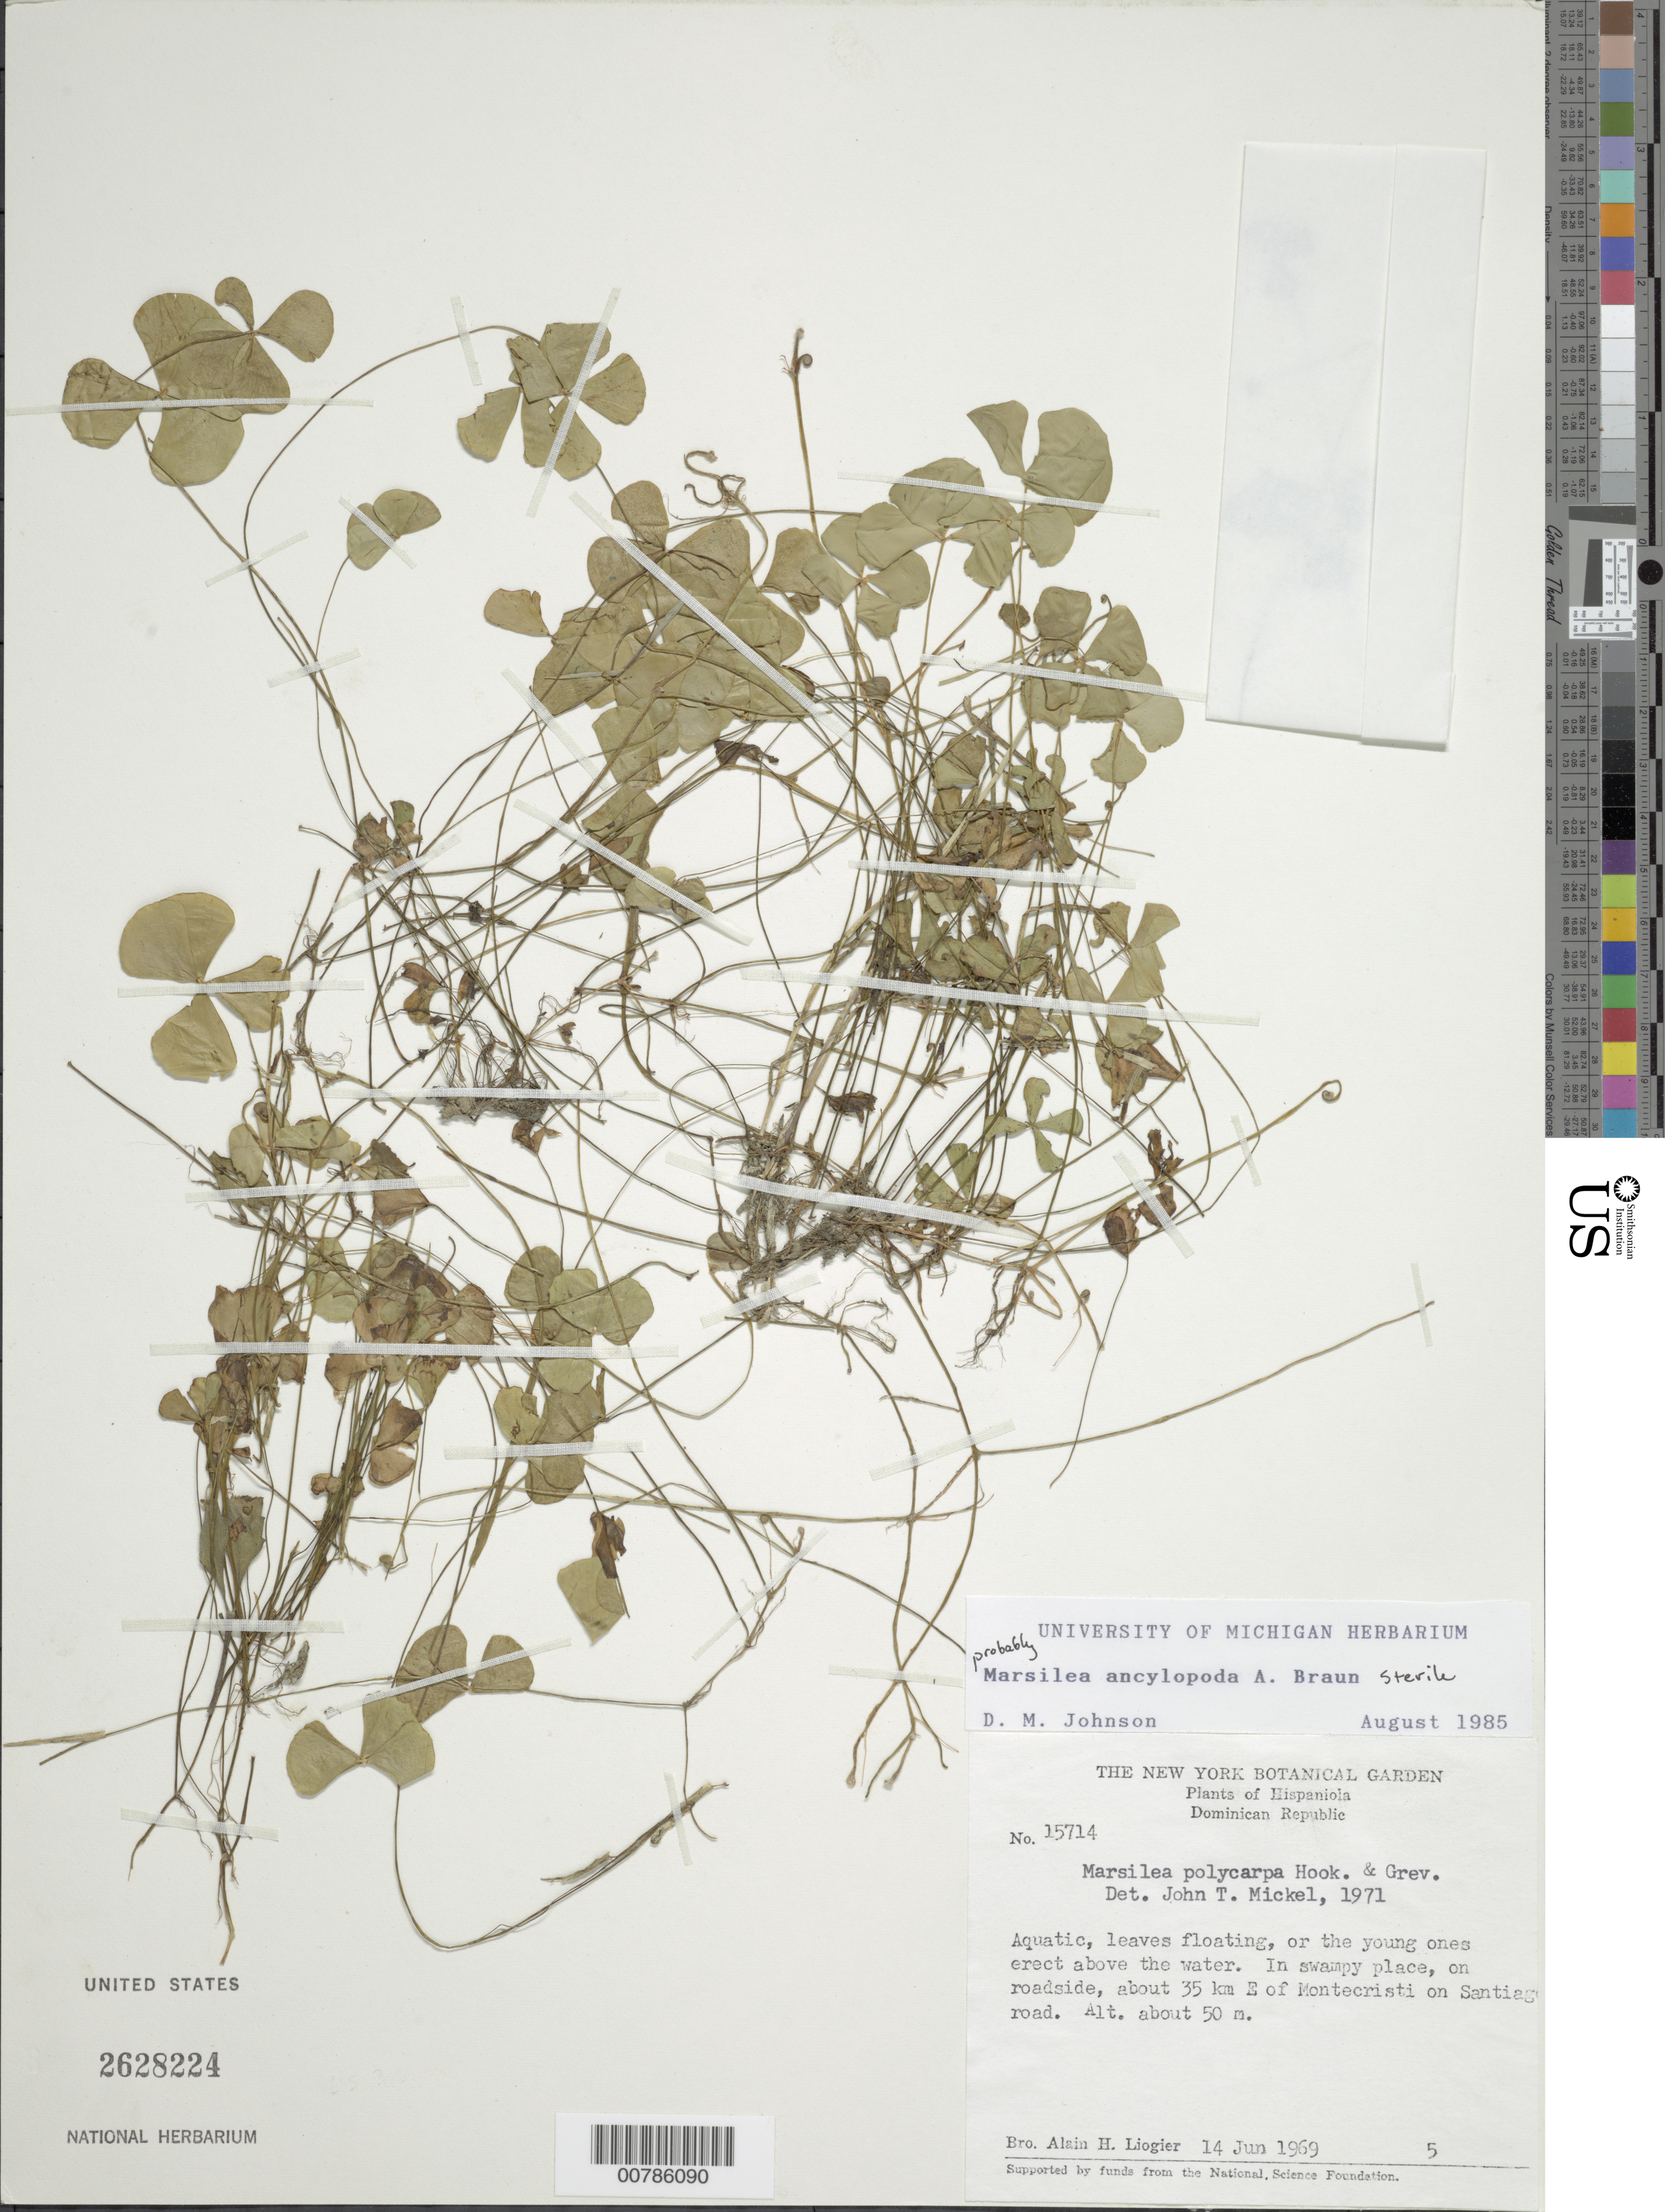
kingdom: Plantae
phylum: Tracheophyta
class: Polypodiopsida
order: Salviniales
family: Marsileaceae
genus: Marsilea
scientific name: Marsilea ancylopoda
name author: A. Braun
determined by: Johnson, D. M.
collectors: A. H. Liogier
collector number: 15714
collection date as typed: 14 Jun 1969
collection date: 1969-06-14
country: Dominican Republic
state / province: Monte Cristi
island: Hispaniola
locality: Montecristi, 35 km E of, on Santiago road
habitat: In swampy place, on roadside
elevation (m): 50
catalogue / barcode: US 2628224